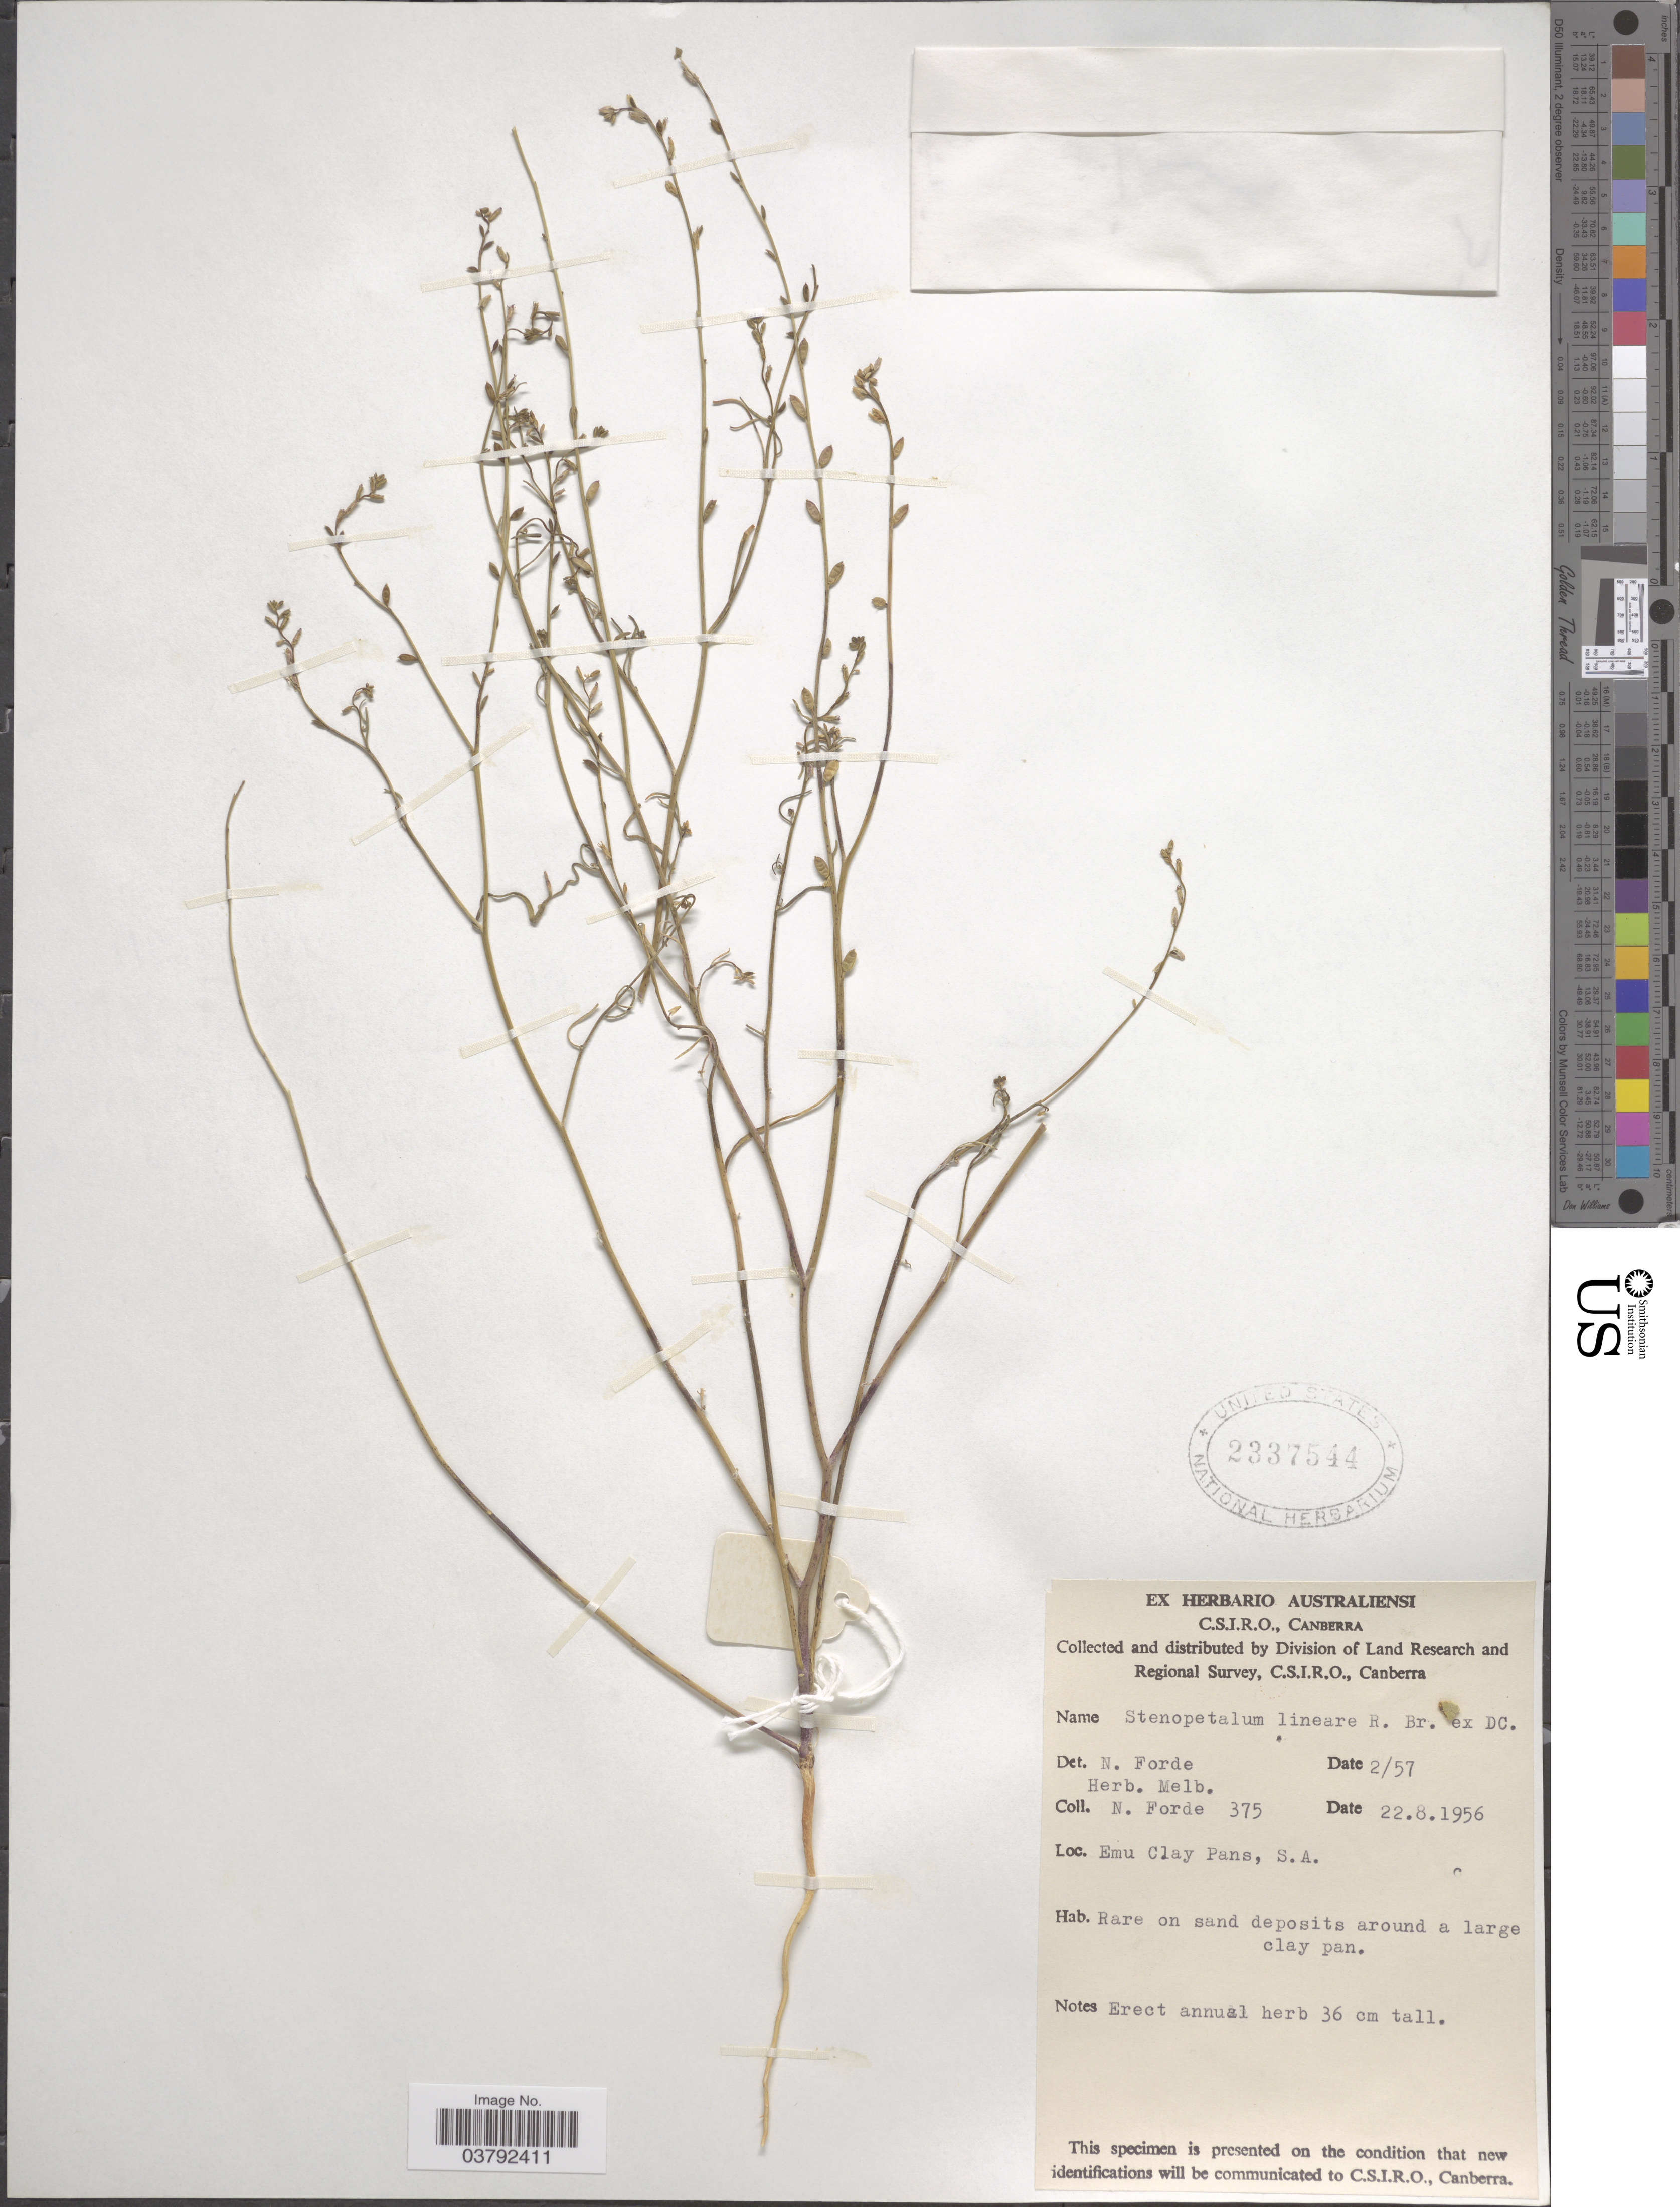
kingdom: Plantae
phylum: Tracheophyta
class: Magnoliopsida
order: Brassicales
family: Brassicaceae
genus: Stenopetalum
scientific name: Stenopetalum lineare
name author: R. Br. ex DC.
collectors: N. Forde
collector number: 375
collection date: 1956-08-22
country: Australia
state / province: South Australia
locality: Emu Clay Pans.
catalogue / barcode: US 2337544